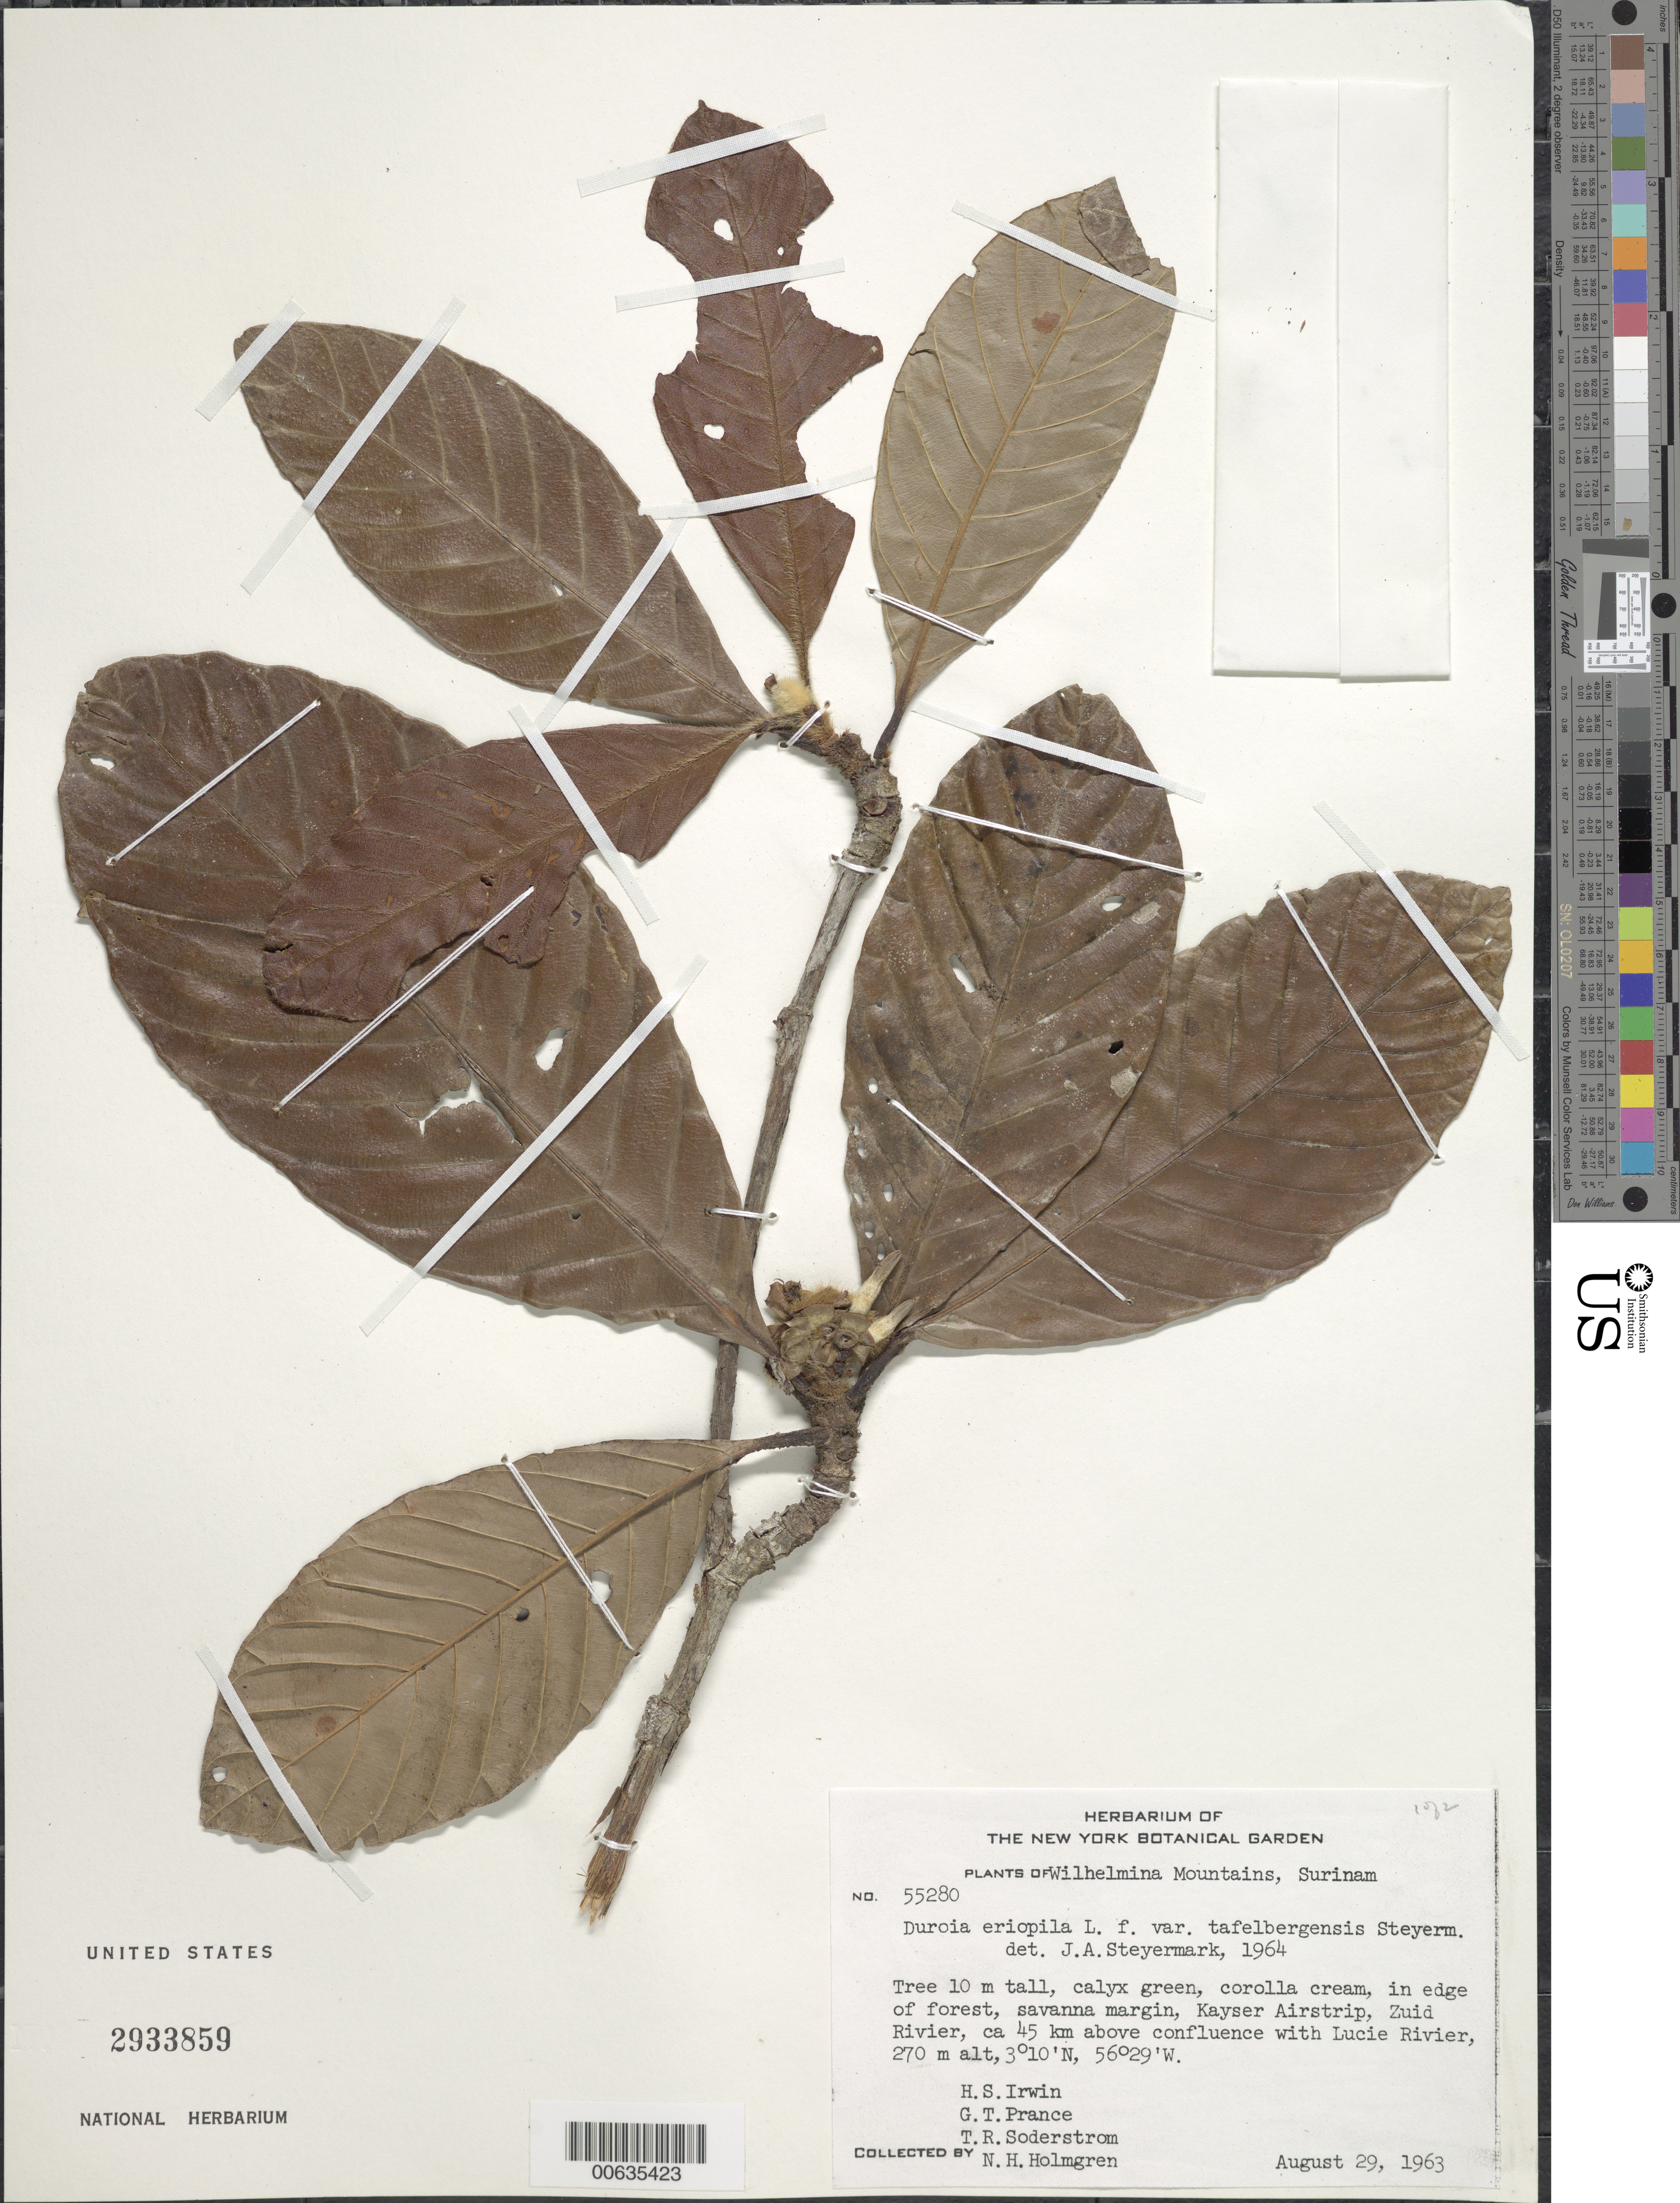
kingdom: Plantae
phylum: Tracheophyta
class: Magnoliopsida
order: Gentianales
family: Rubiaceae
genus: Duroia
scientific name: Duroia eriopila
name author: L. f.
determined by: Steyermark, Julian A., (VEN)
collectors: H. Irwin, G. T. Prance, T. R. Soderstrom & N. H. Holmgren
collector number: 55280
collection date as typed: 29-Aug-63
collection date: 1963-08-29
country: Suriname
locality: Kayser Airstrip, Zuid R., 45 km above confl. with Lucie R., Wilhelmina Gebergte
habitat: Edge of forest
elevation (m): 270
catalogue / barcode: US 2933859